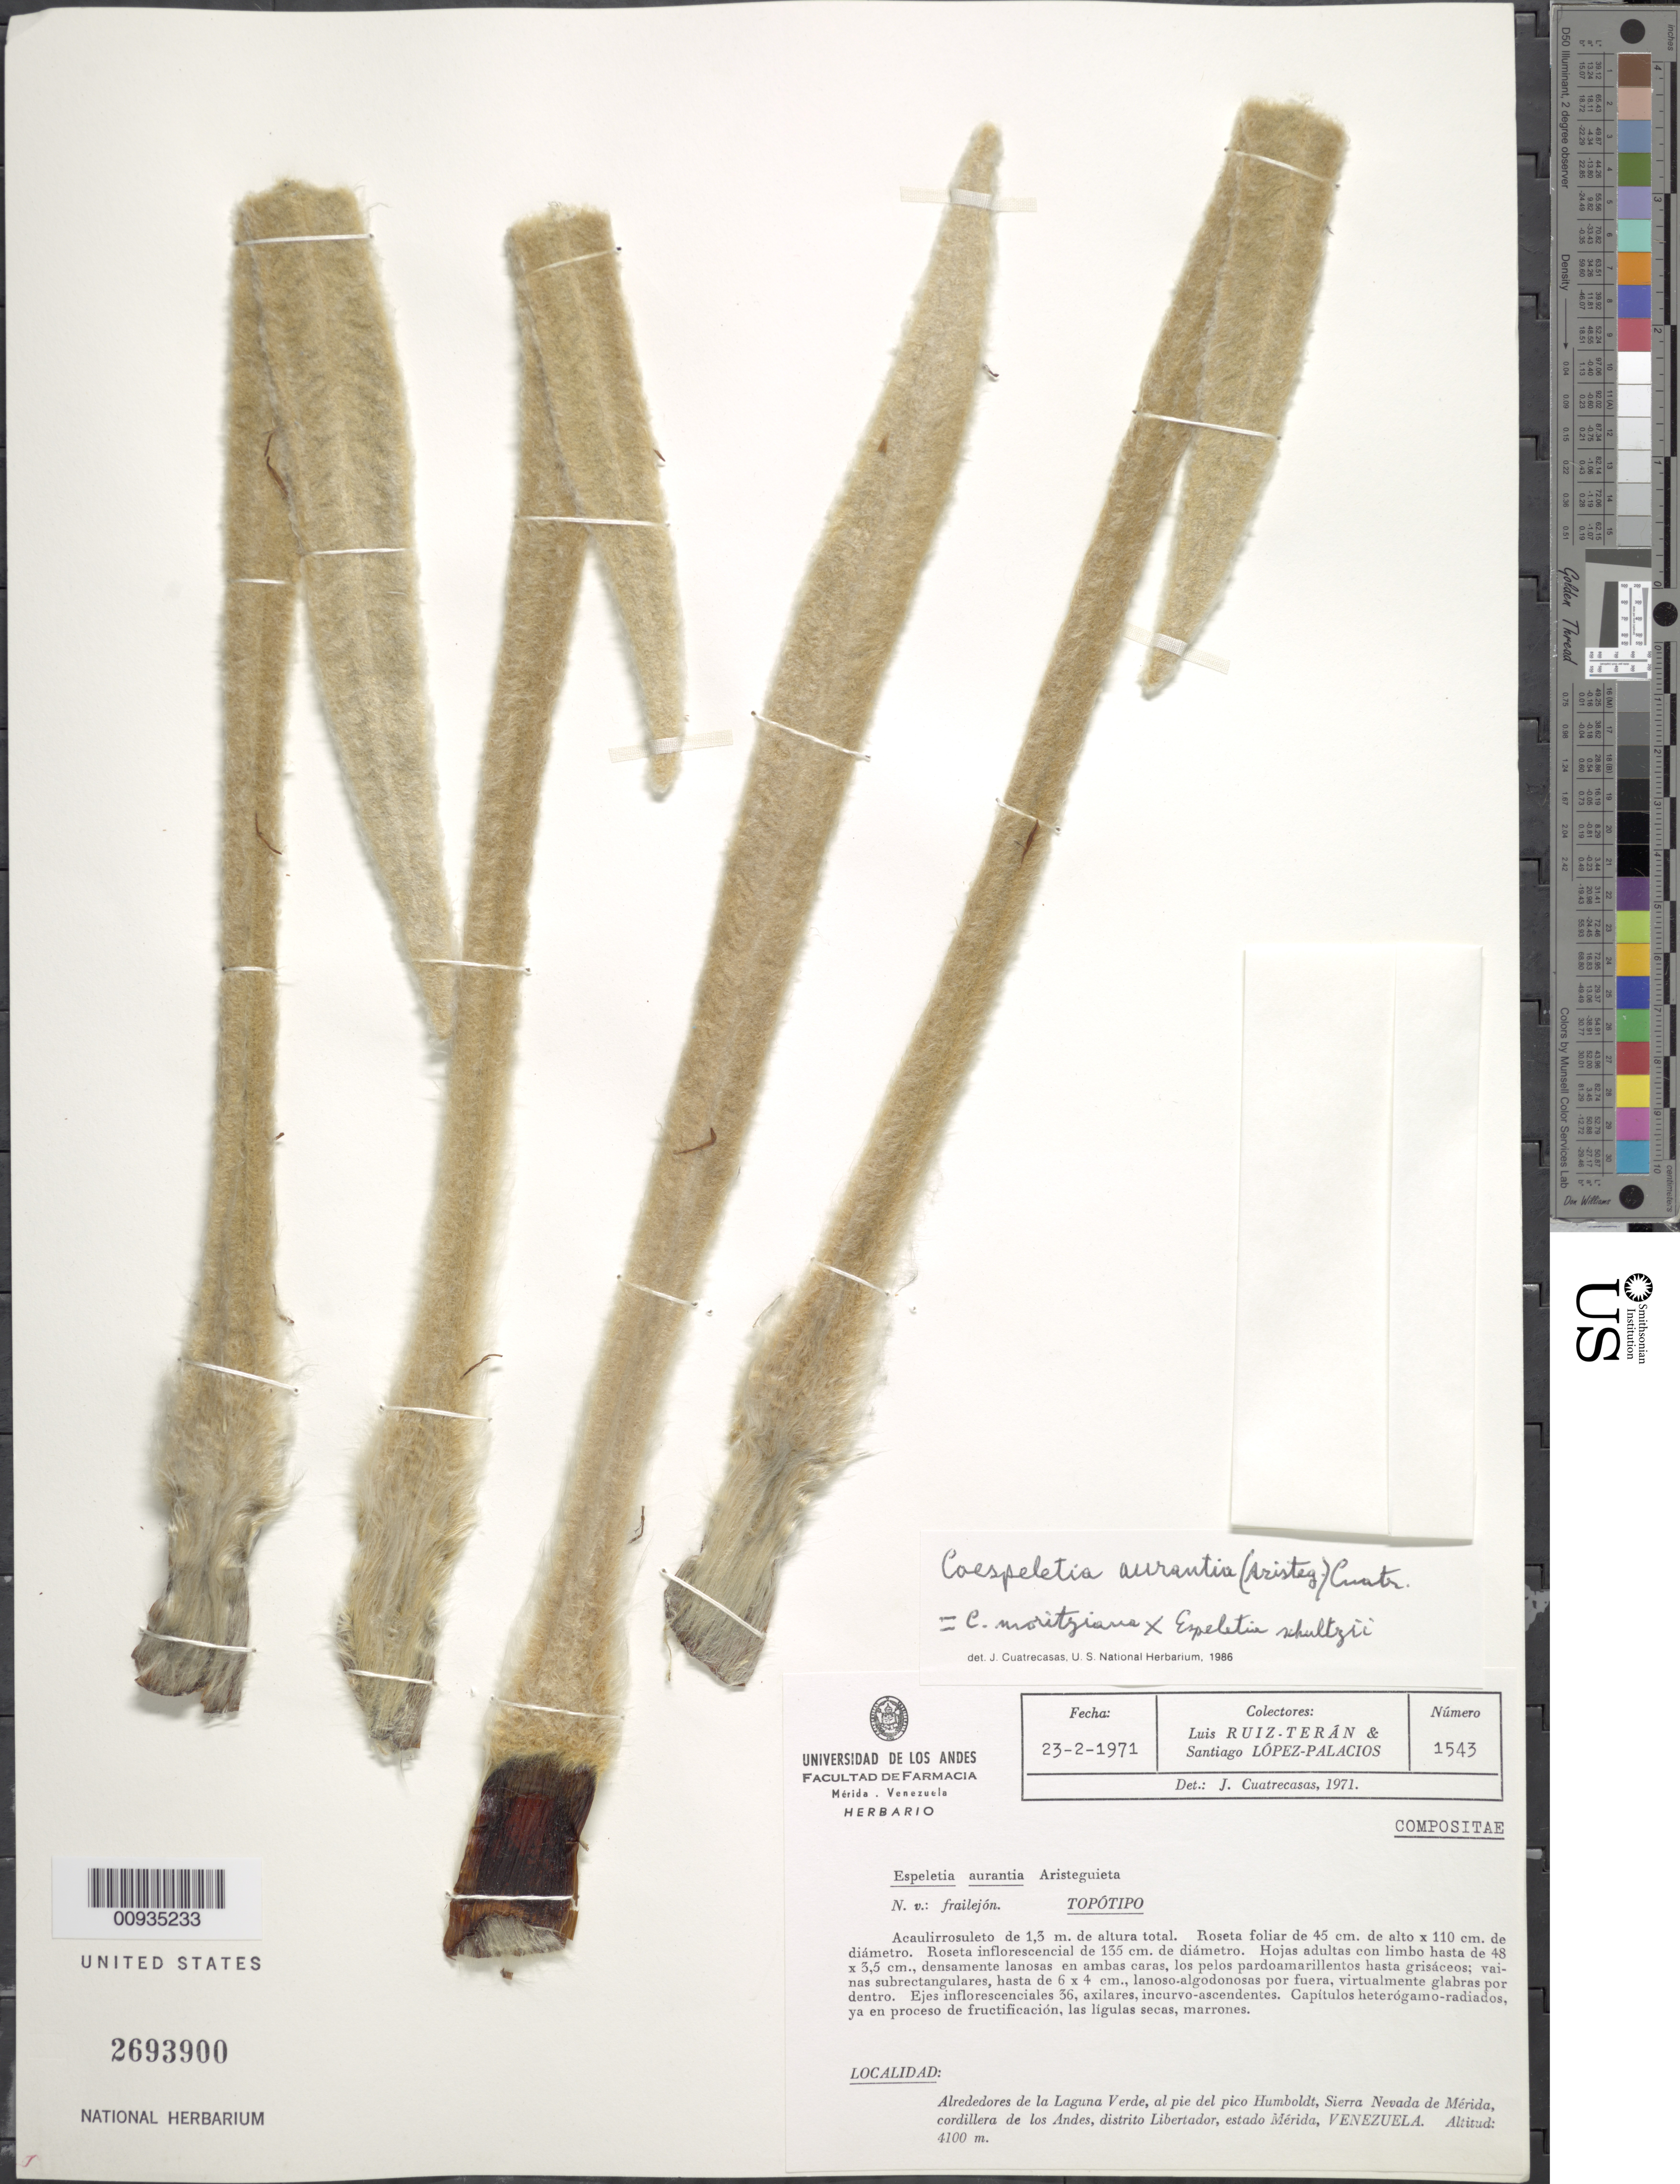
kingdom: Plantae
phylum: Tracheophyta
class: Magnoliopsida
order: Asterales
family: Asteraceae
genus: Coespeletia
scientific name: Coespeletia x aurantia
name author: Aristeg.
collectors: L. Teran & S. López-Palacios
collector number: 1543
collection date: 1971-02-23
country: Venezuela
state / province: Mérida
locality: Alrededores de la Laguna Verde, al pie del pico Humboldt, Sierra Nevada de Merida, cordillera de los Andes, distrito Libertador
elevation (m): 4100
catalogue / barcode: US 2693900